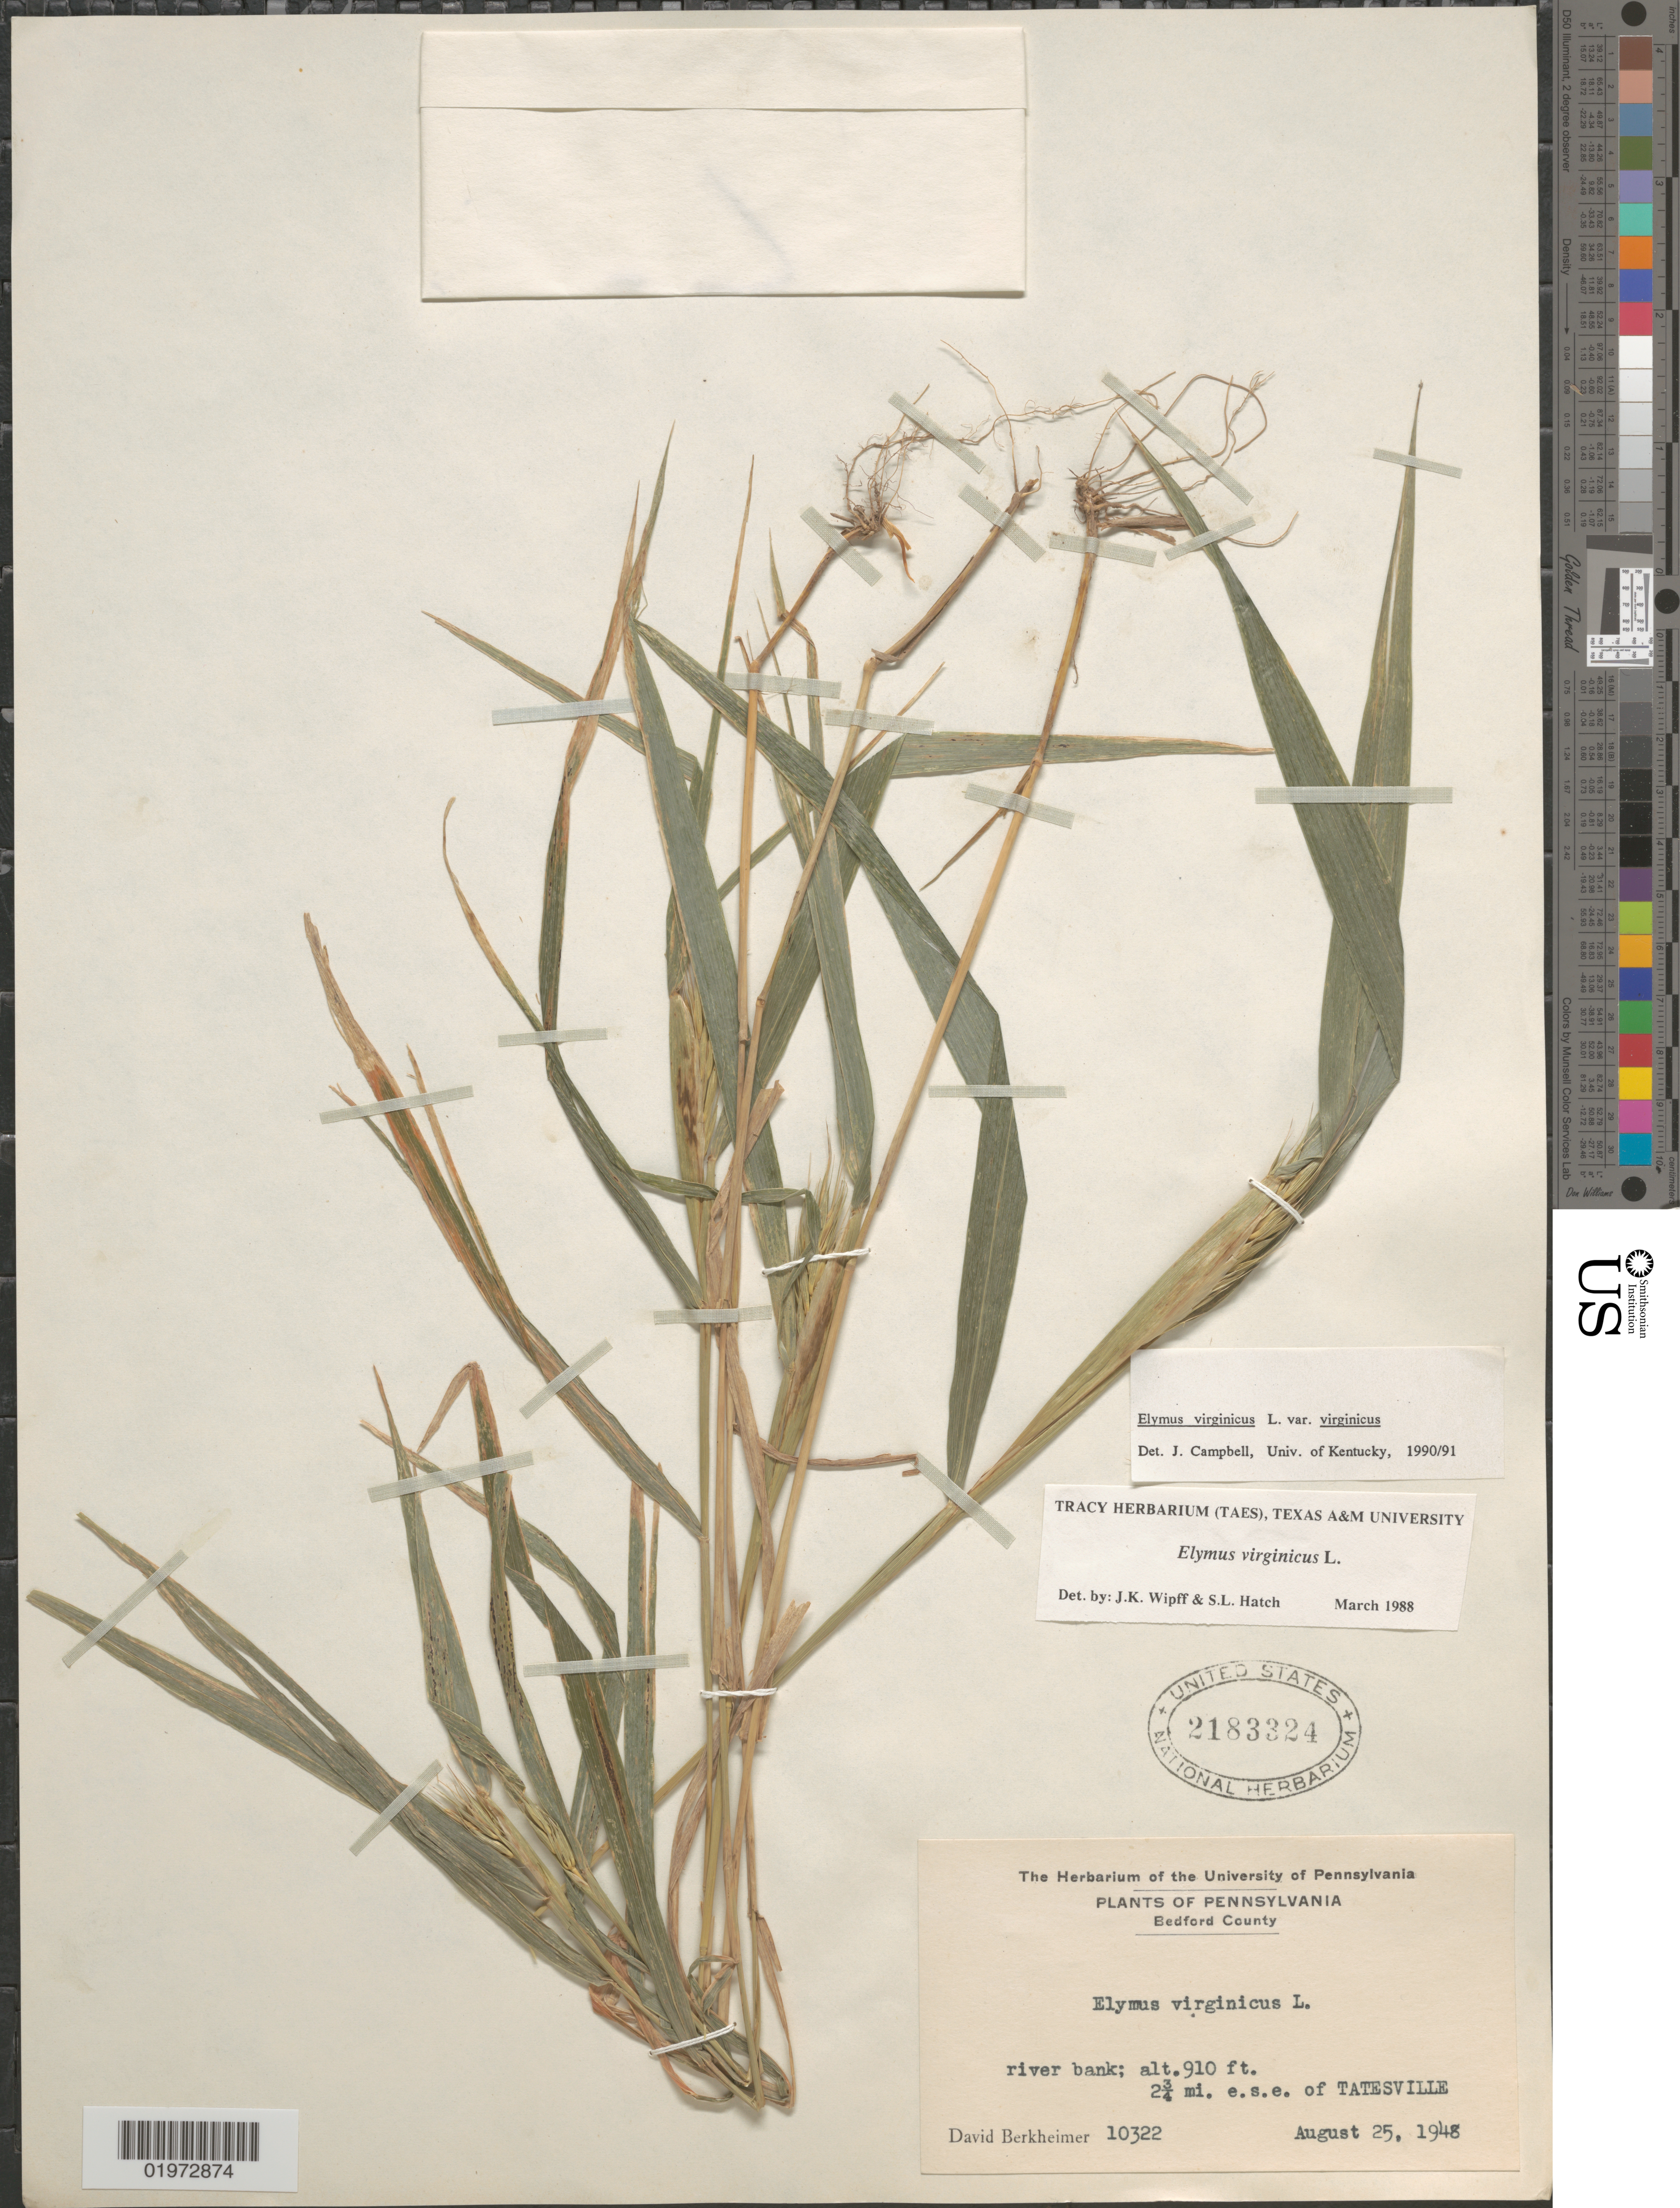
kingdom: Plantae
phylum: Tracheophyta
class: Liliopsida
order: Poales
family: Poaceae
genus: Elymus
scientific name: Elymus virginicus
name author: L.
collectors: D. Berkheimer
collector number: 10322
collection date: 1948-08-25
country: United States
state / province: Pennsylvania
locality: Bedford County. 2¾ mi. e.s.e. of Tatesville.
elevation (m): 277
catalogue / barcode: US 2183324